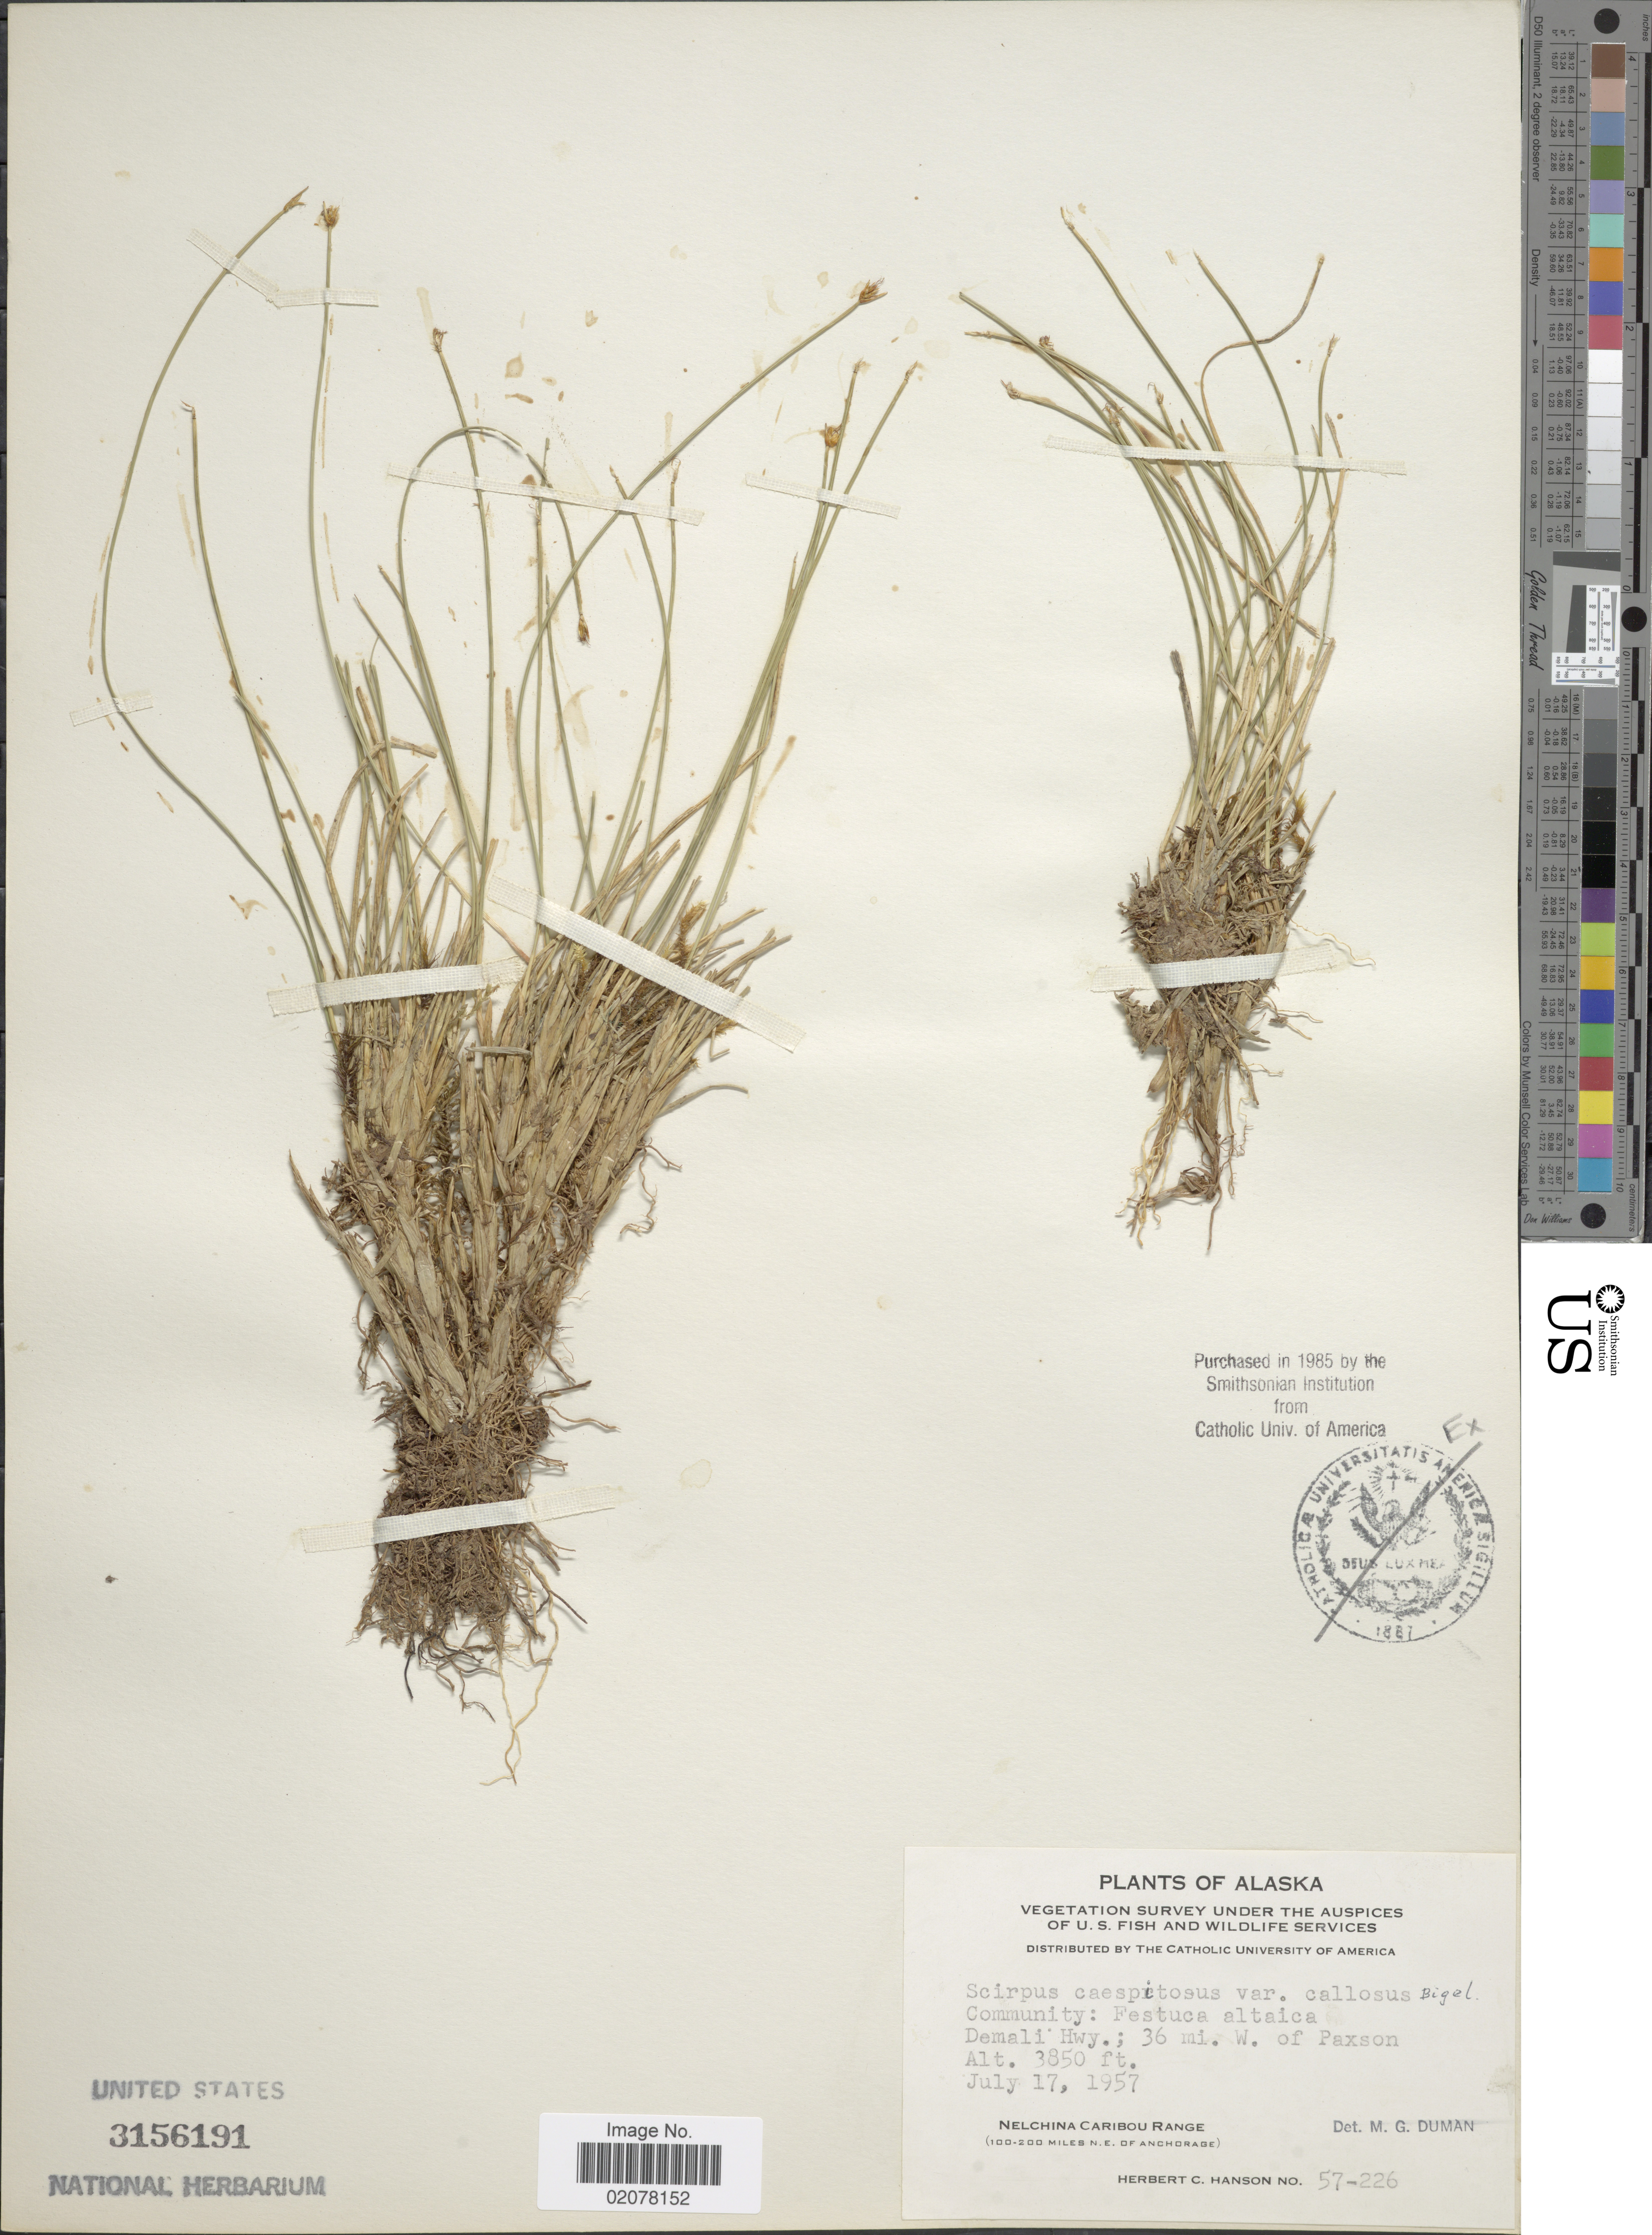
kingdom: Plantae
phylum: Tracheophyta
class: Liliopsida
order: Poales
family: Cyperaceae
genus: Trichophorum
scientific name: Trichophorum cespitosum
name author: (L.) Hartm.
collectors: H. Hanson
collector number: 57-226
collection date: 1957-07-17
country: United States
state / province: Alaska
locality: Demaili Hwy.; 36 mi. W. of Paxson, Nelchina Caribou Range (100-200 miles N.E. of Anchorage)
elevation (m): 1173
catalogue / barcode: US 3156191